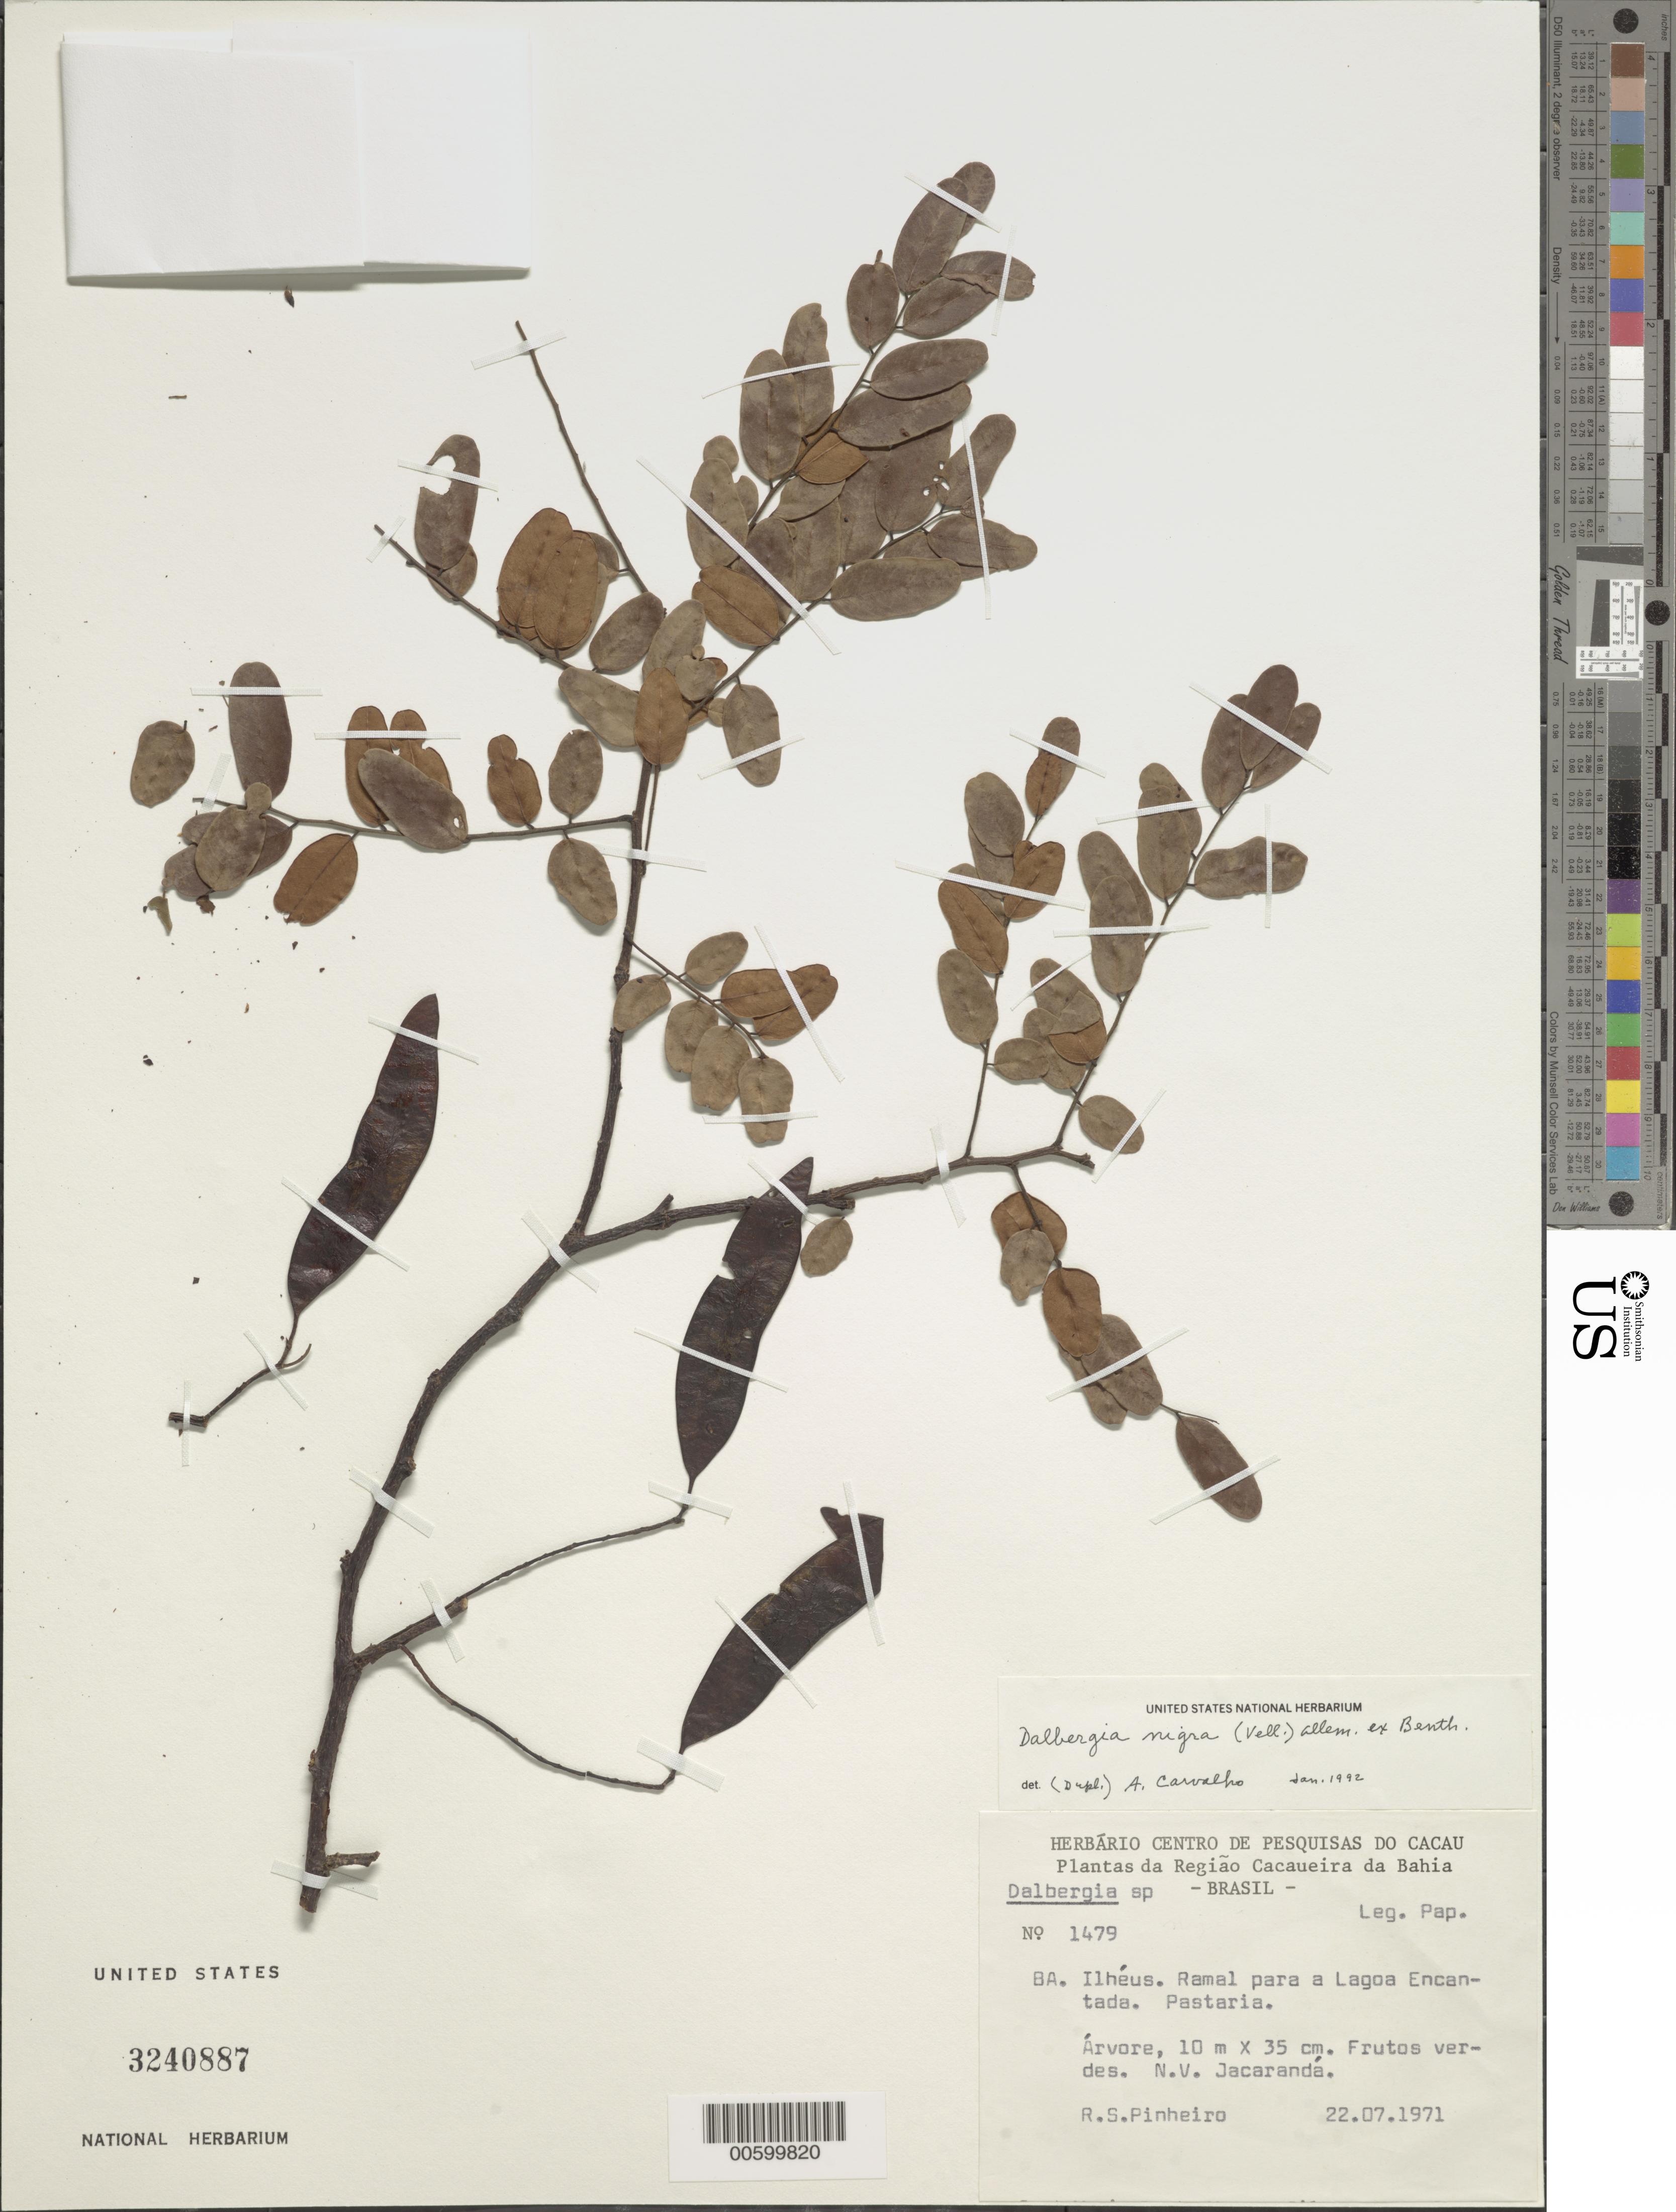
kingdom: Plantae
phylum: Tracheophyta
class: Magnoliopsida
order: Fabales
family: Fabaceae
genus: Dalbergia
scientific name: Dalbergia nigra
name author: (Vell.) Allemão ex Benth.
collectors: R. S. Pinheiro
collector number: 1479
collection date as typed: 22 Jul 1971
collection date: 1971-07-22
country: Brazil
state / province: Bahia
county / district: Ilhéus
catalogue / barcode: US 3240887